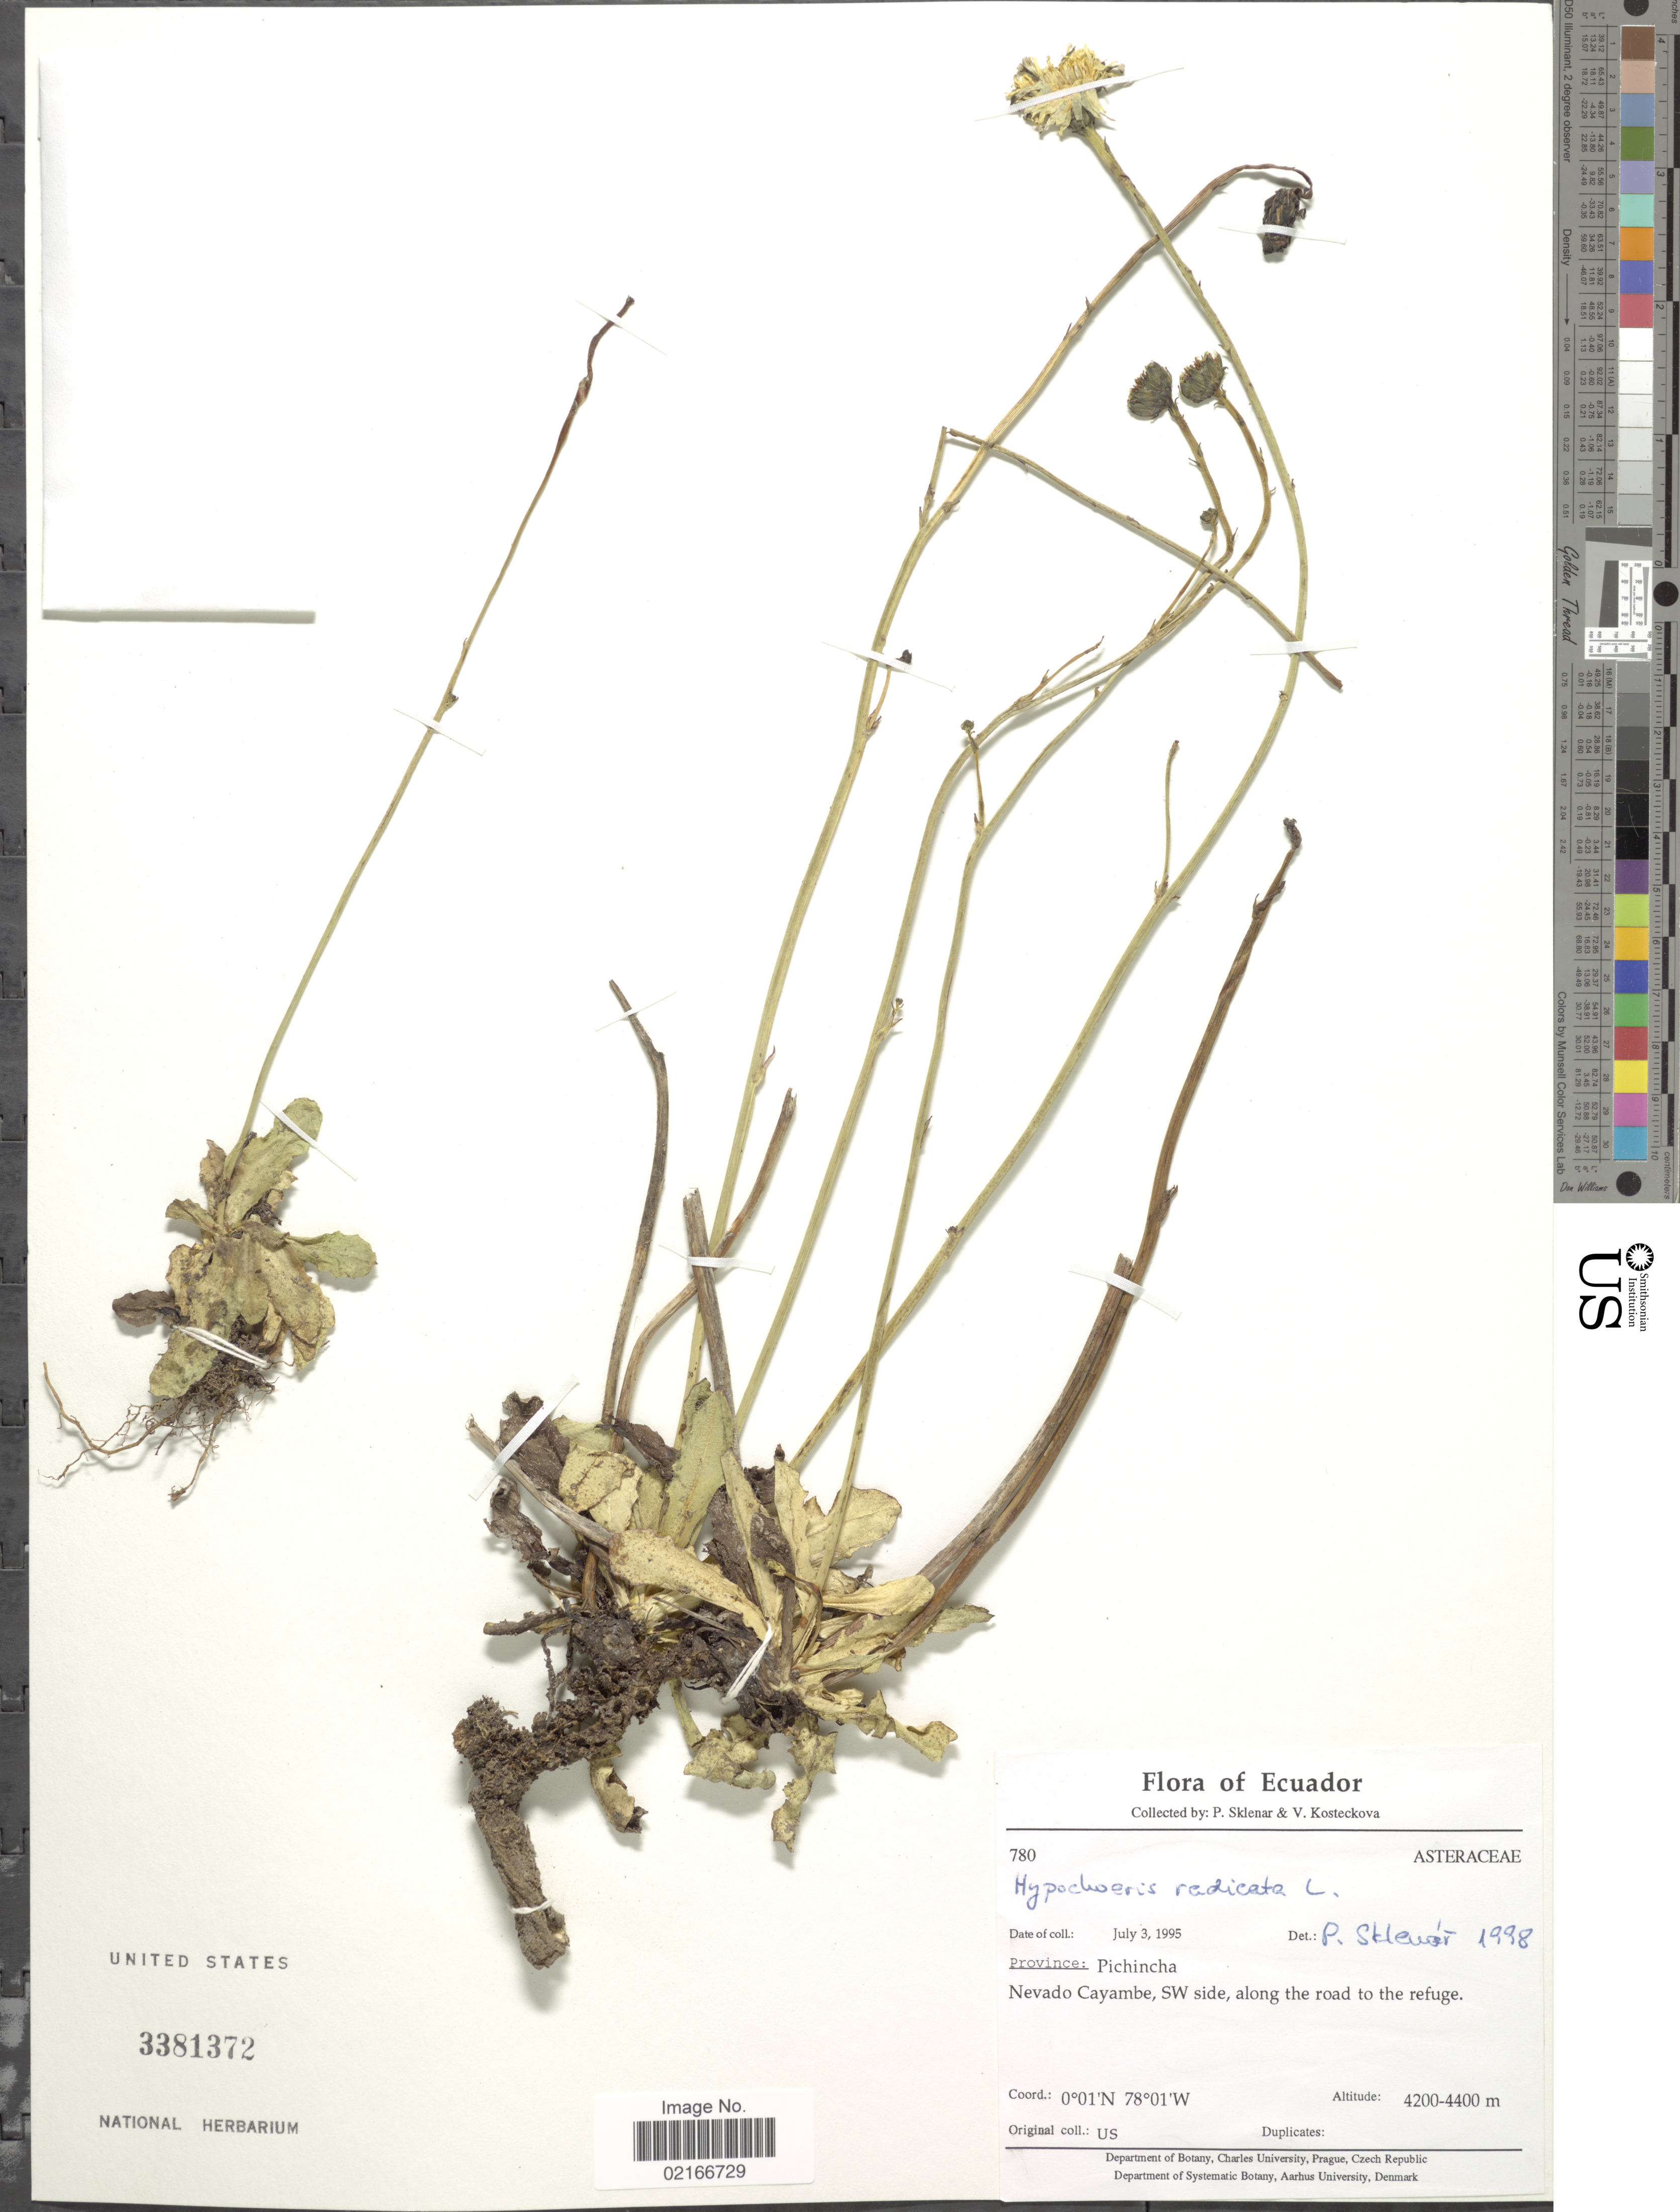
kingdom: Plantae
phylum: Tracheophyta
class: Magnoliopsida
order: Asterales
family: Asteraceae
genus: Hypochaeris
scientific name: Hypochaeris radicata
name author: L.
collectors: P. Sklenar & V. Kosteckova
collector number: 780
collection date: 1995-07-03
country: Ecuador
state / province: Pichincha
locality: Nevado Cayambe, SW side, along the road to the refuge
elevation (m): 4200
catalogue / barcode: US 3381372